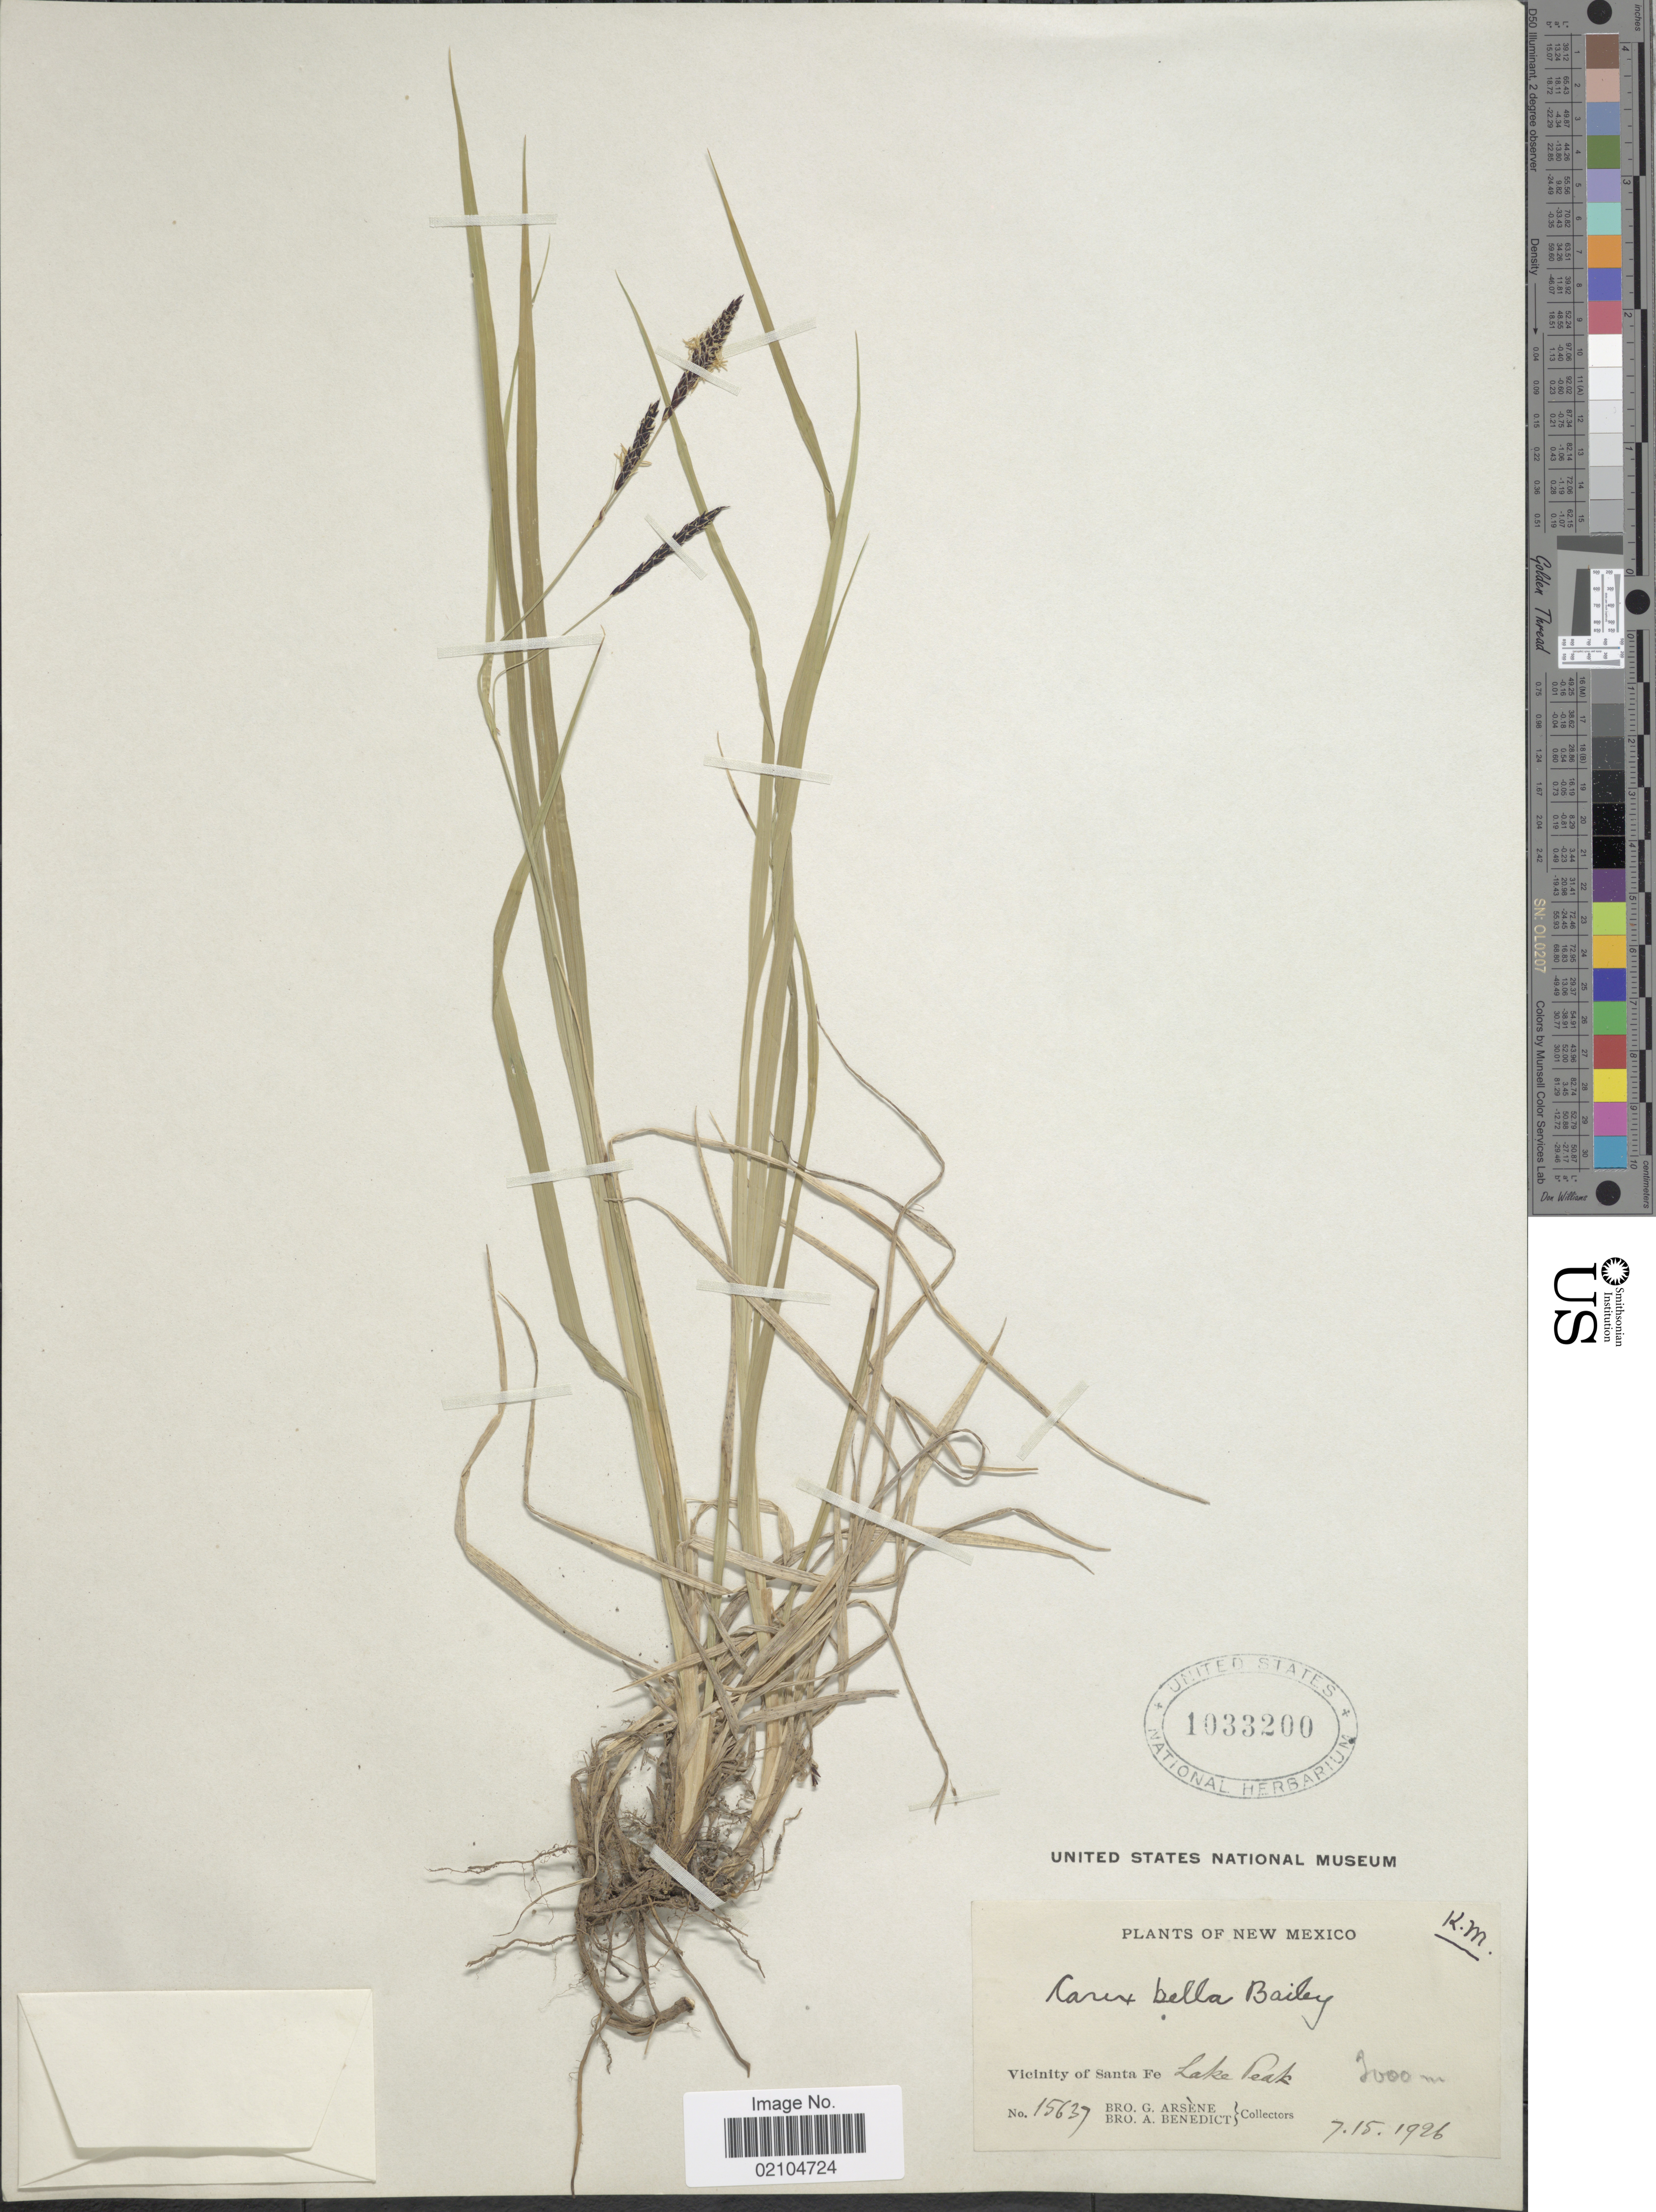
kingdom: Plantae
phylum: Tracheophyta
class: Liliopsida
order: Poales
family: Cyperaceae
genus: Carex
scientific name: Carex bella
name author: L.H. Bailey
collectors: Bro. G. Arsène & Bro. A. Benedict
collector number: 15637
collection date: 1926-07-15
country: United States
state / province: New Mexico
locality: Vicinity of Santa Fe, Lake Peak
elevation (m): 3000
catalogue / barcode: US 1033200